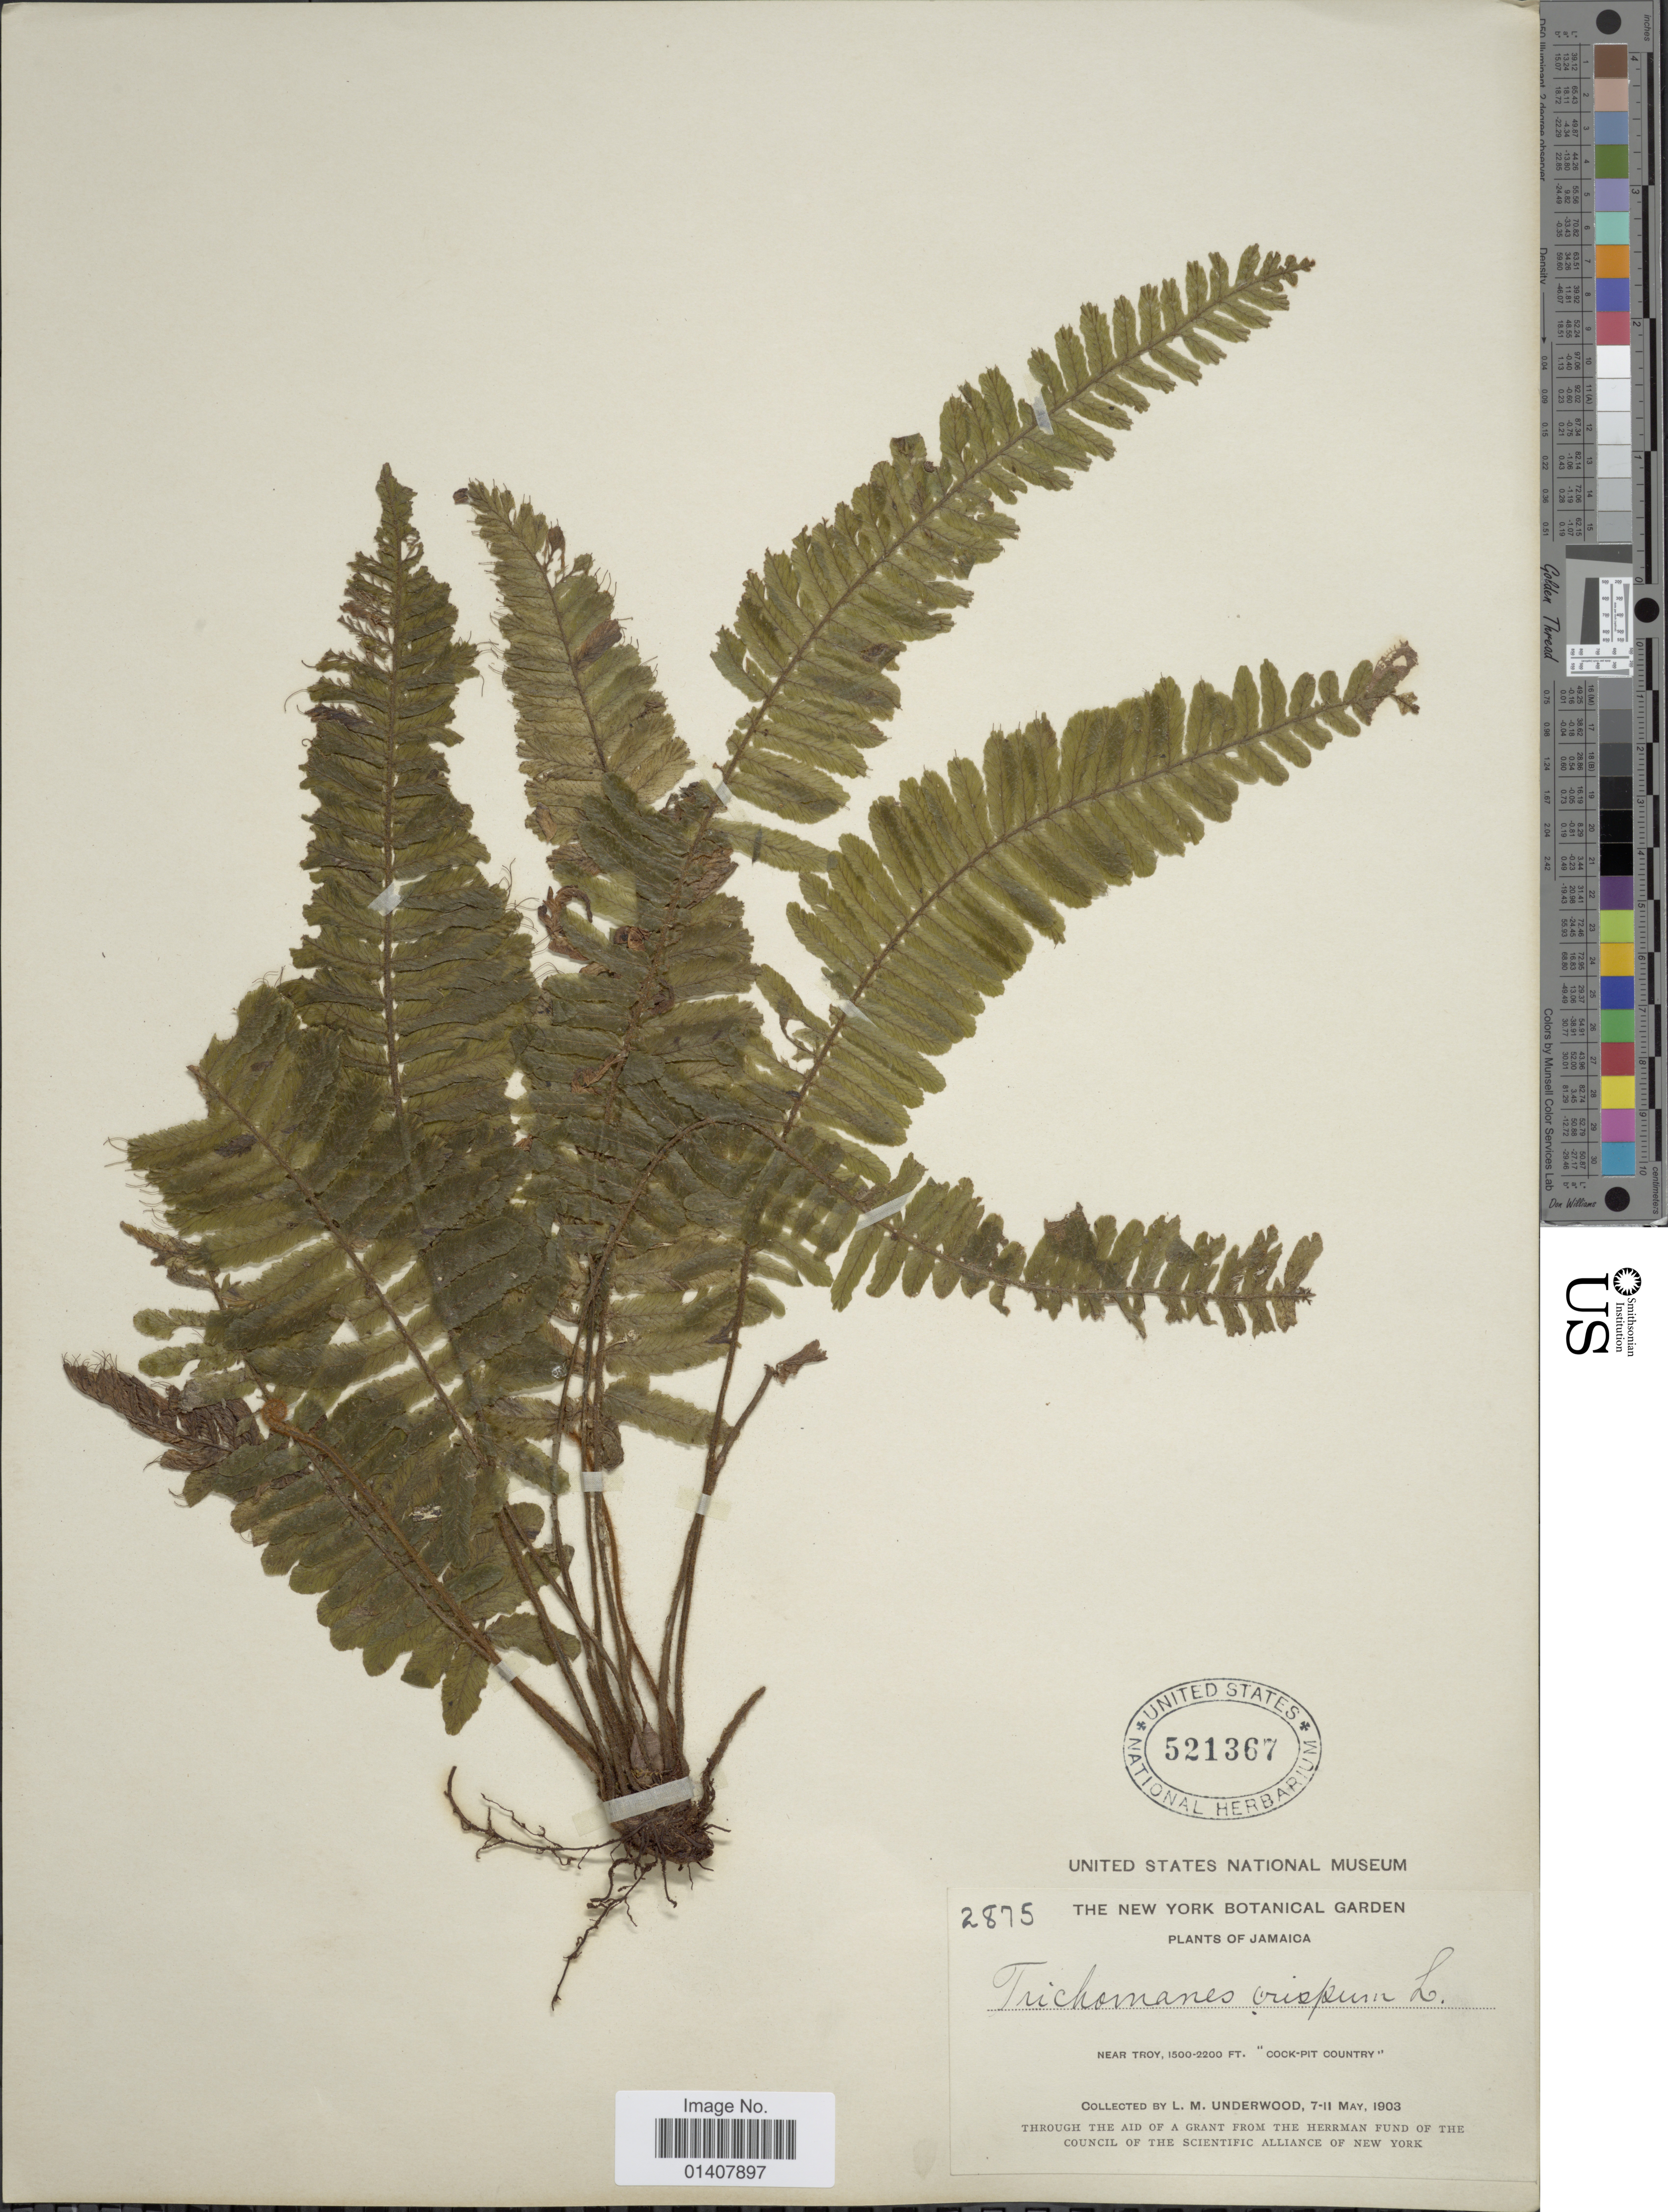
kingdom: Plantae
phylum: Tracheophyta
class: Polypodiopsida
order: Hymenophyllales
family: Hymenophyllaceae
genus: Trichomanes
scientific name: Trichomanes crispum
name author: L.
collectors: L. M. Underwood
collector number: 2875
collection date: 1903-05-07/1903-05-11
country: Jamaica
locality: Near Troy "Cock-pit Country"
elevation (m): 457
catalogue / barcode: US 521367